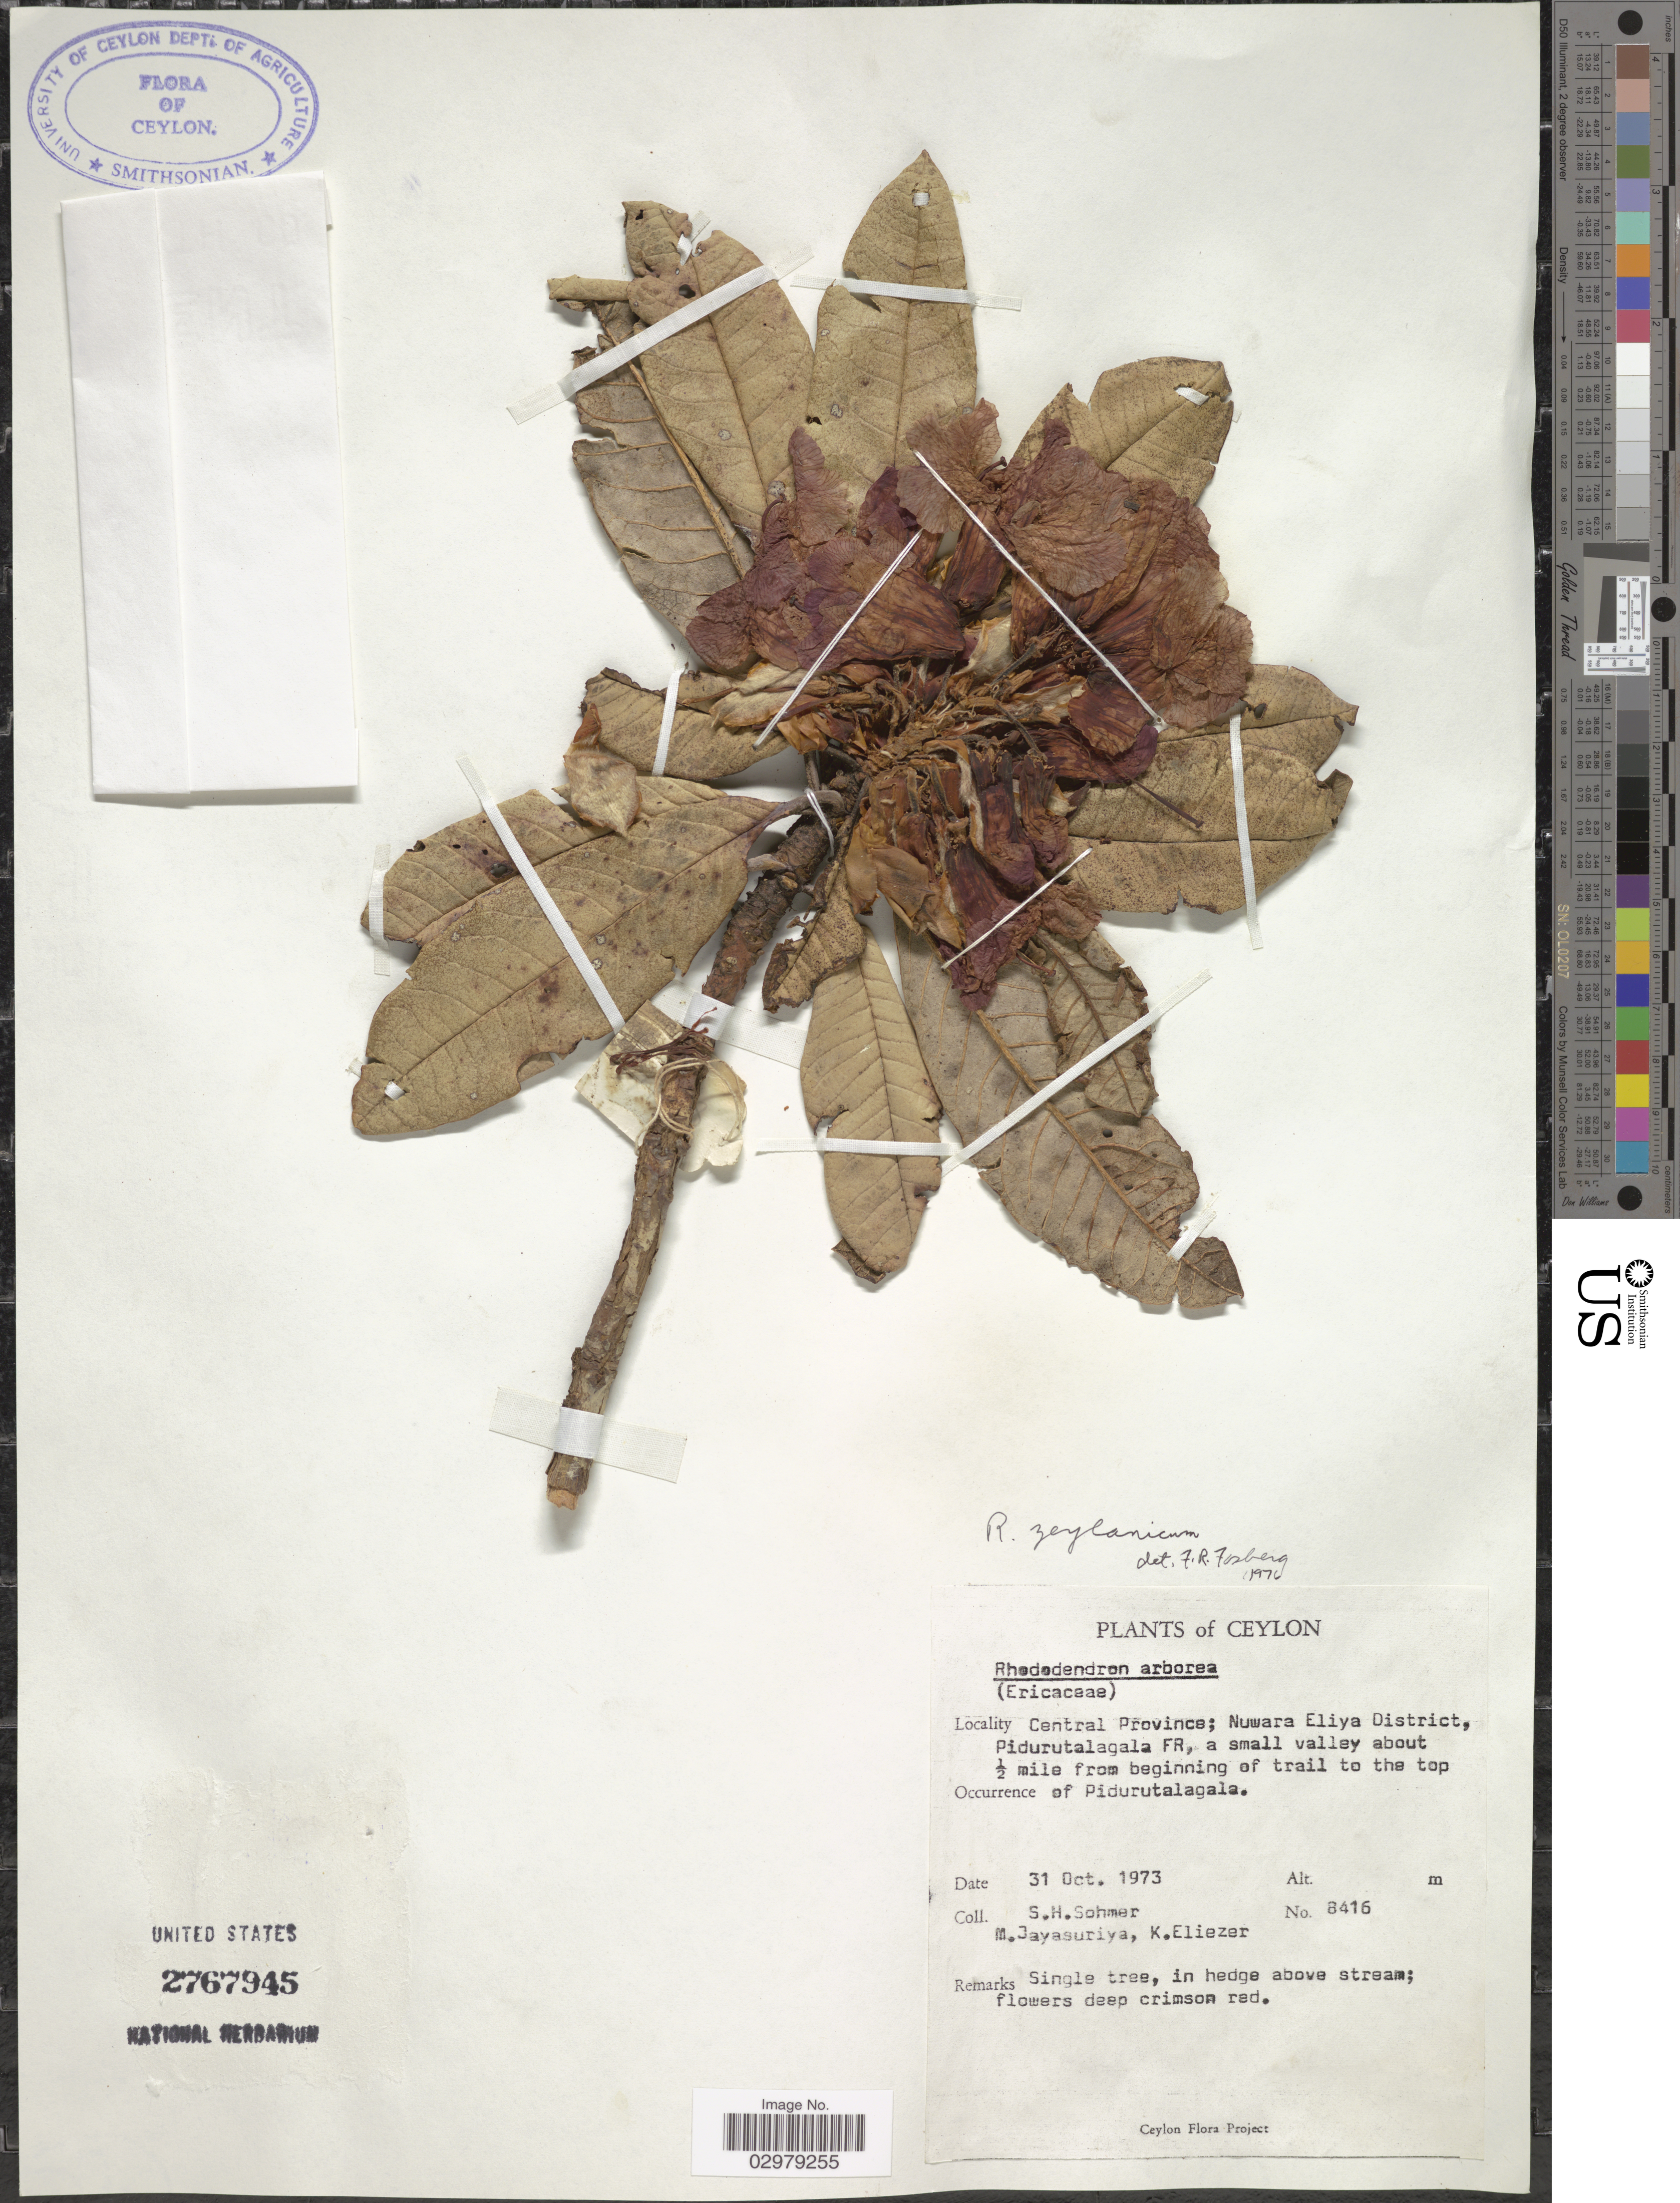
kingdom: Plantae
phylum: Tracheophyta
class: Magnoliopsida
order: Ericales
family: Ericaceae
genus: Rhododendron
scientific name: Rhododendron zeylanicum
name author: Booth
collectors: S. H. Sohmer, M. Jayasuriya & K. Eliezer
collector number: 8416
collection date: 1973-10-31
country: Sri Lanka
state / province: Central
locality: Ceylon. Nuwara Eliya District, Pidurutalagala FR, a small valley about ½ mile from beginning of trail to the top of Pidurutalagala.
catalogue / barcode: US 2767945